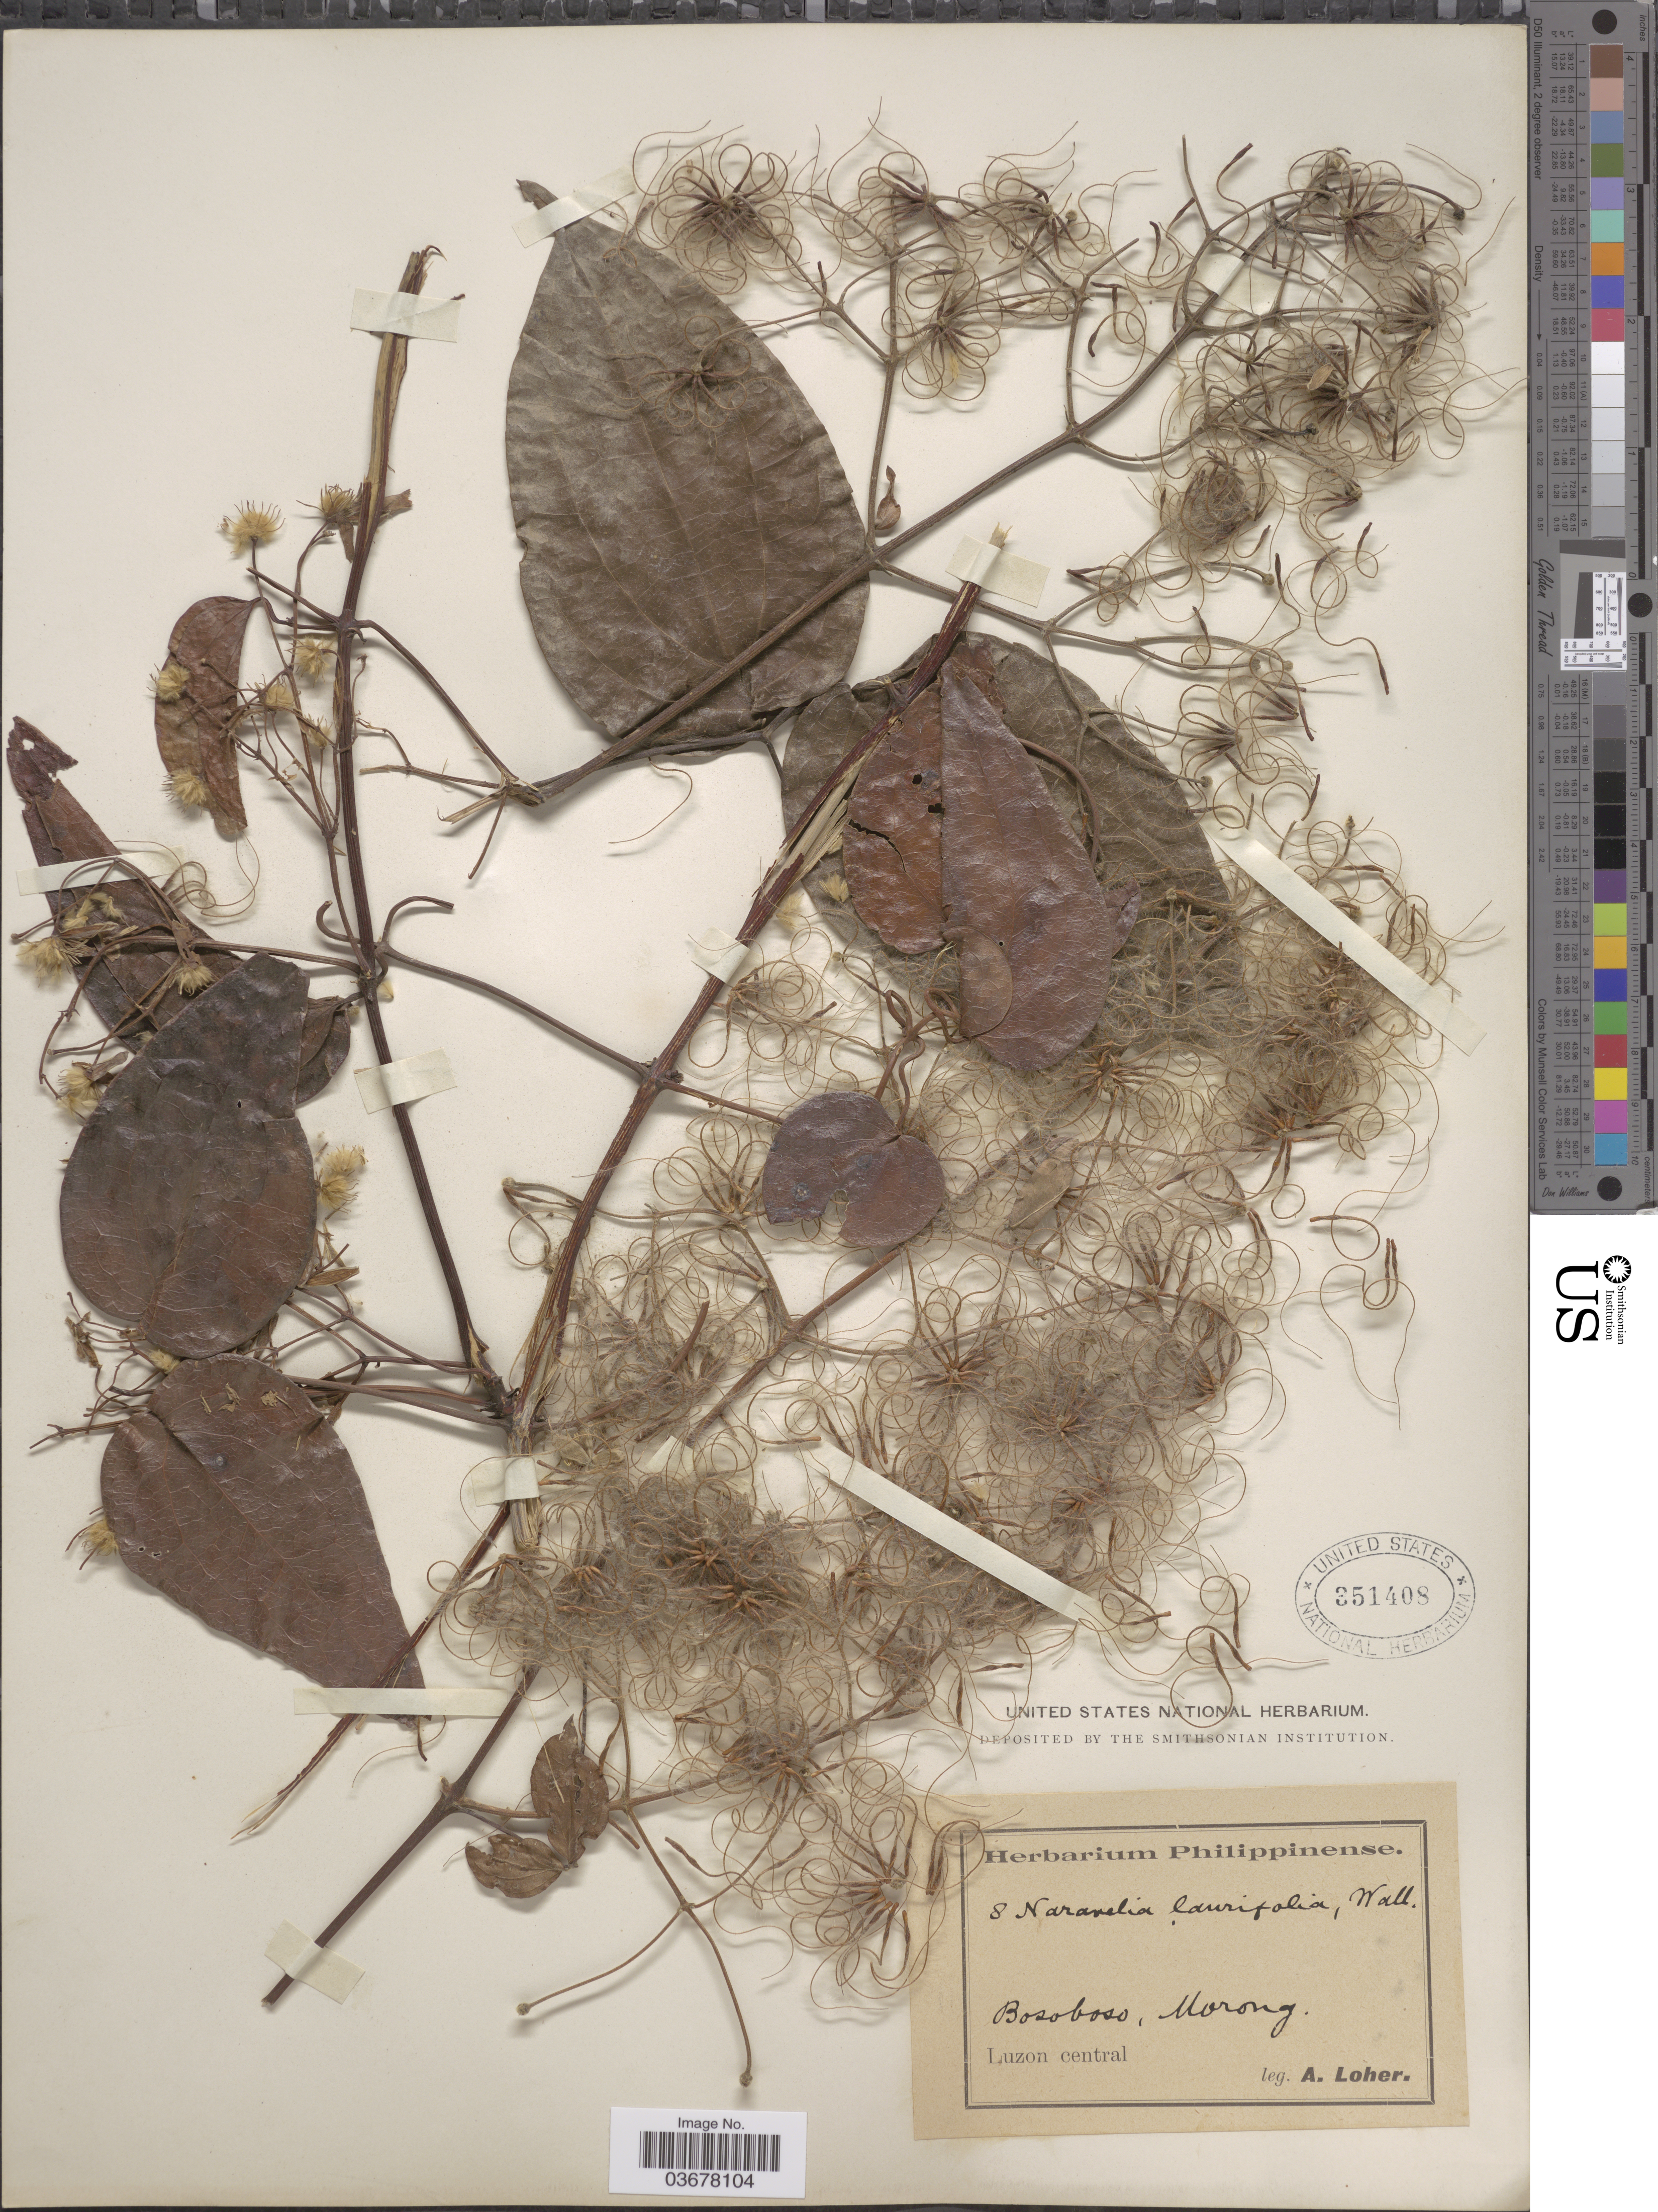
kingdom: Plantae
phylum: Tracheophyta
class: Magnoliopsida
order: Ranunculales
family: Ranunculaceae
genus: Clematis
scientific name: Clematis horripilata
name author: D. Falck & Lehtonen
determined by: Strong, M. T., (US), Smithsonian Institution - National Museum of Natural History (UNITED STATES)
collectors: A. Loher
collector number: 8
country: Philippines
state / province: Central Luzon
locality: Bosoboso, Morong. Luzon Central.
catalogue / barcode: US 351408